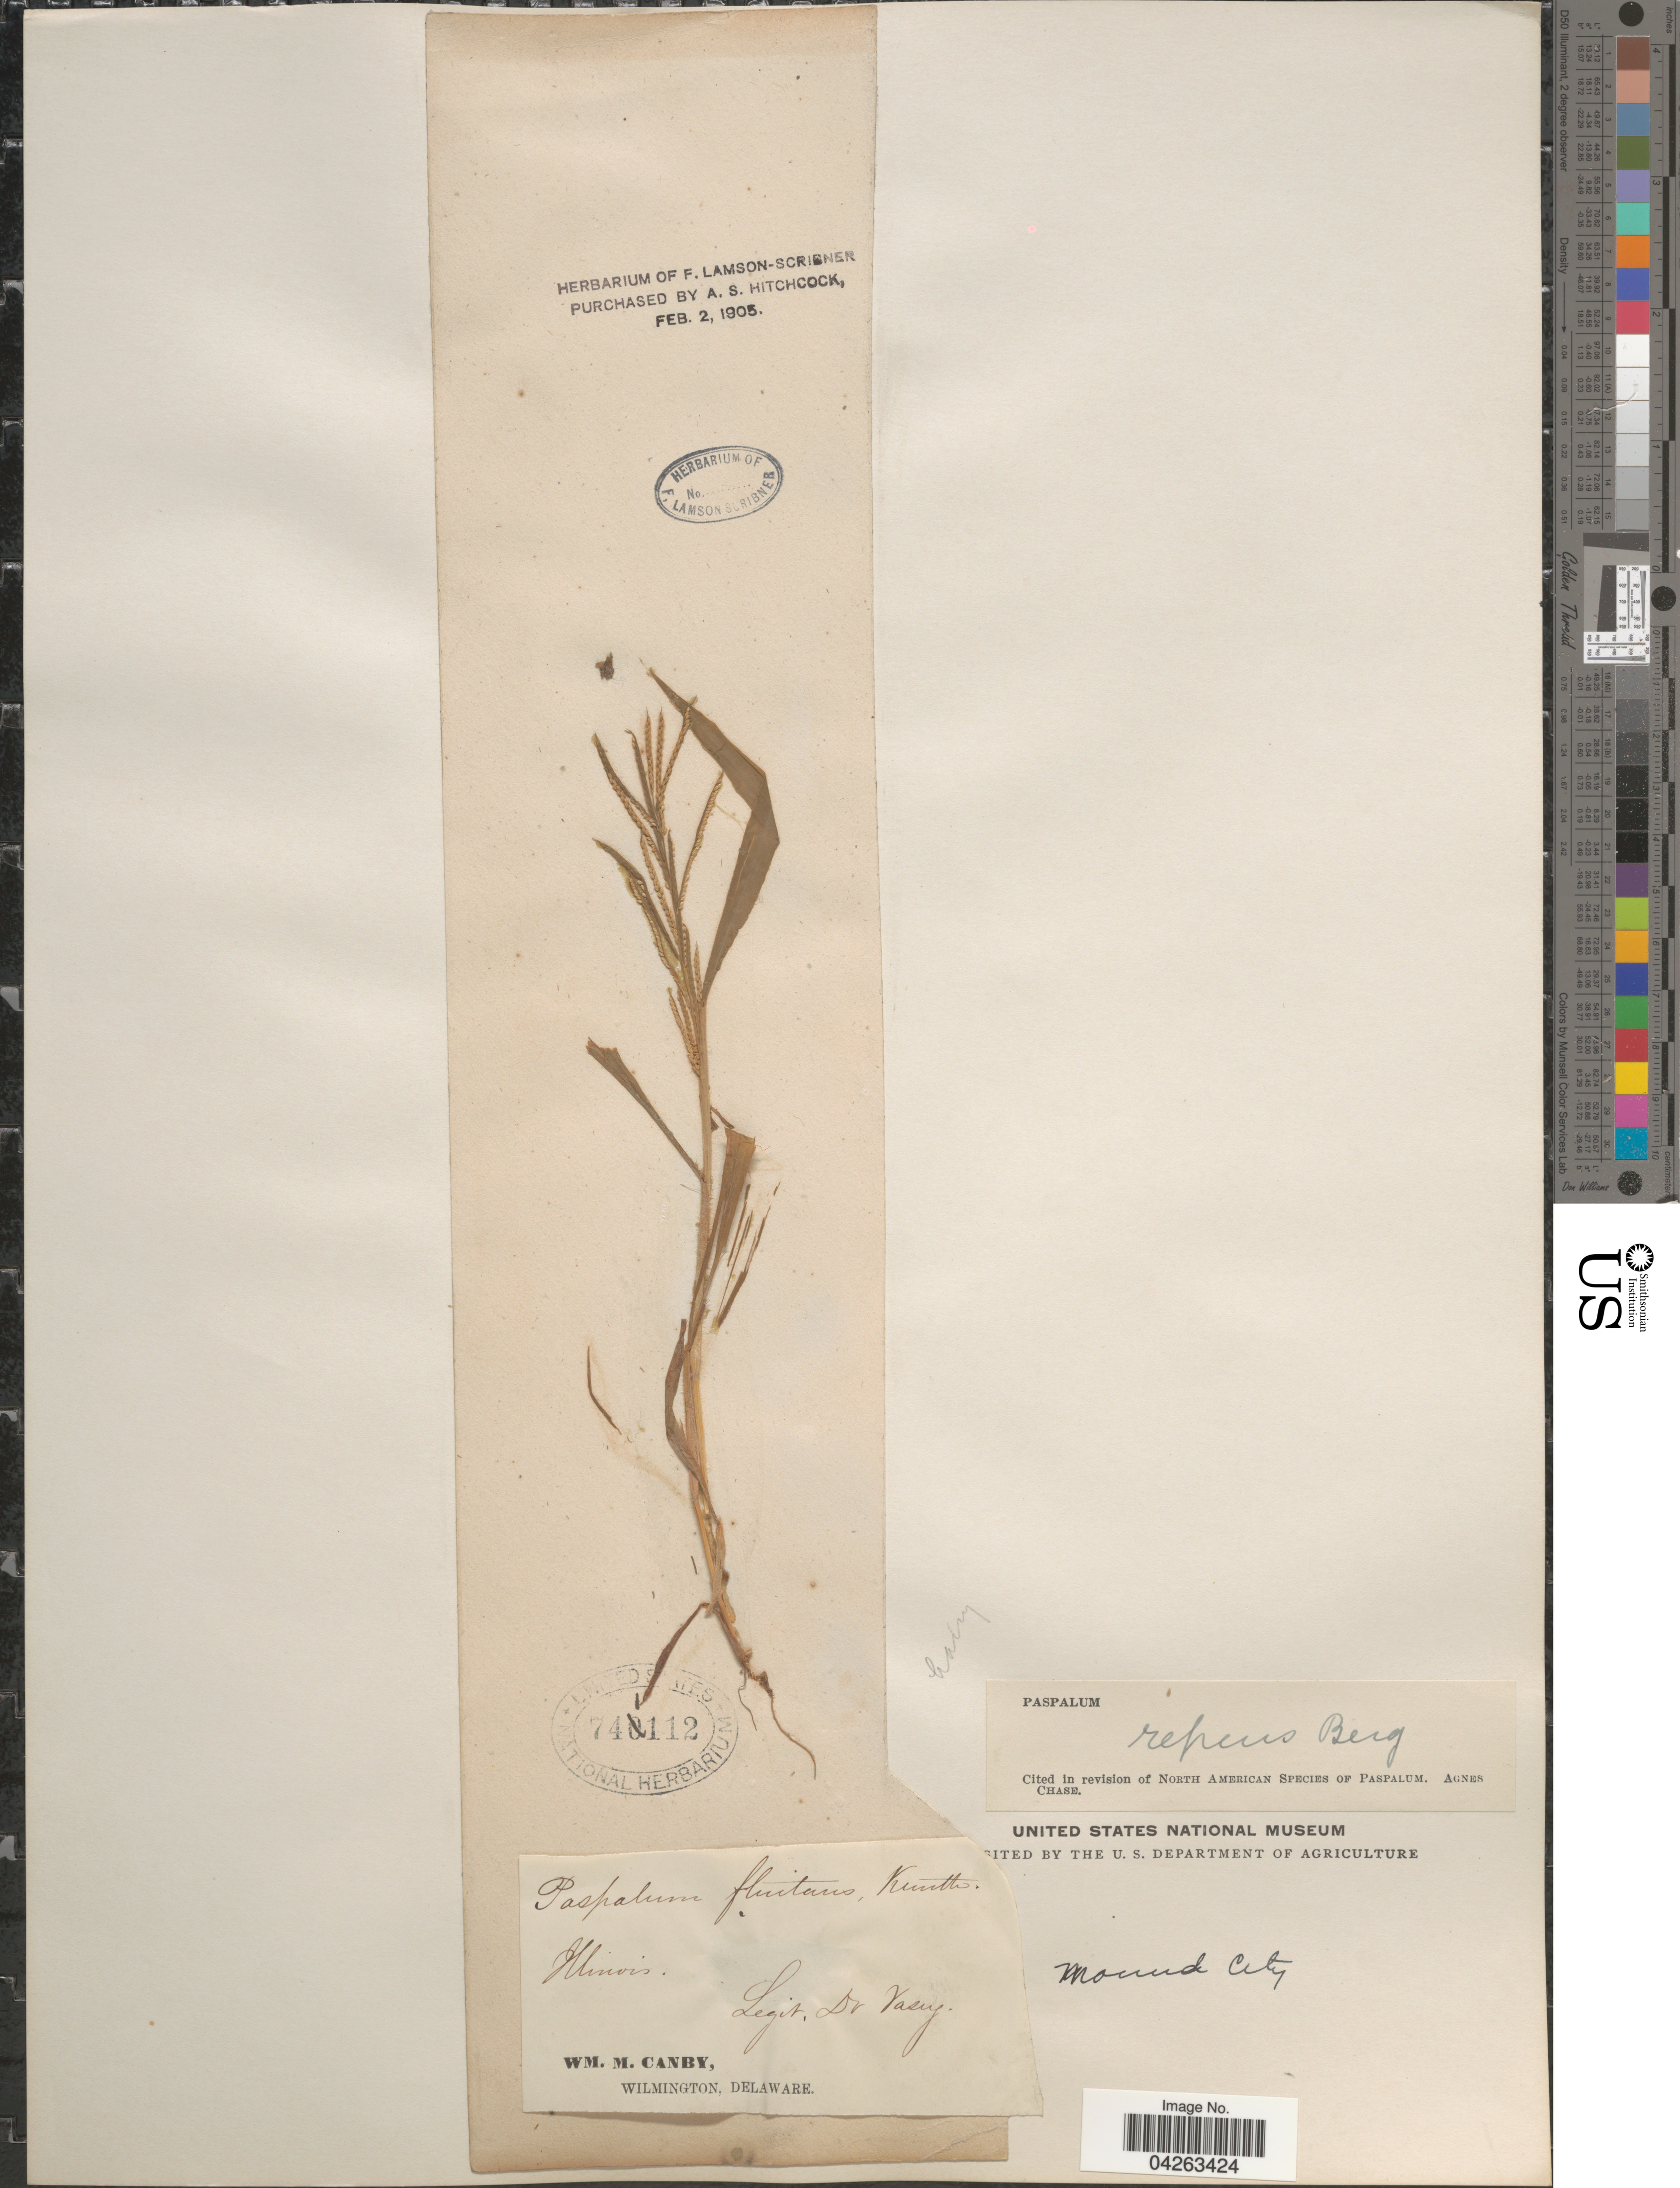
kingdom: Plantae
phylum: Tracheophyta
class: Liliopsida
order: Poales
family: Poaceae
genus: Paspalum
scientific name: Paspalum repens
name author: P.J. Bergius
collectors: Vasey, --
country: United States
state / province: Illinois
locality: Mound City.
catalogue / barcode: US 741112